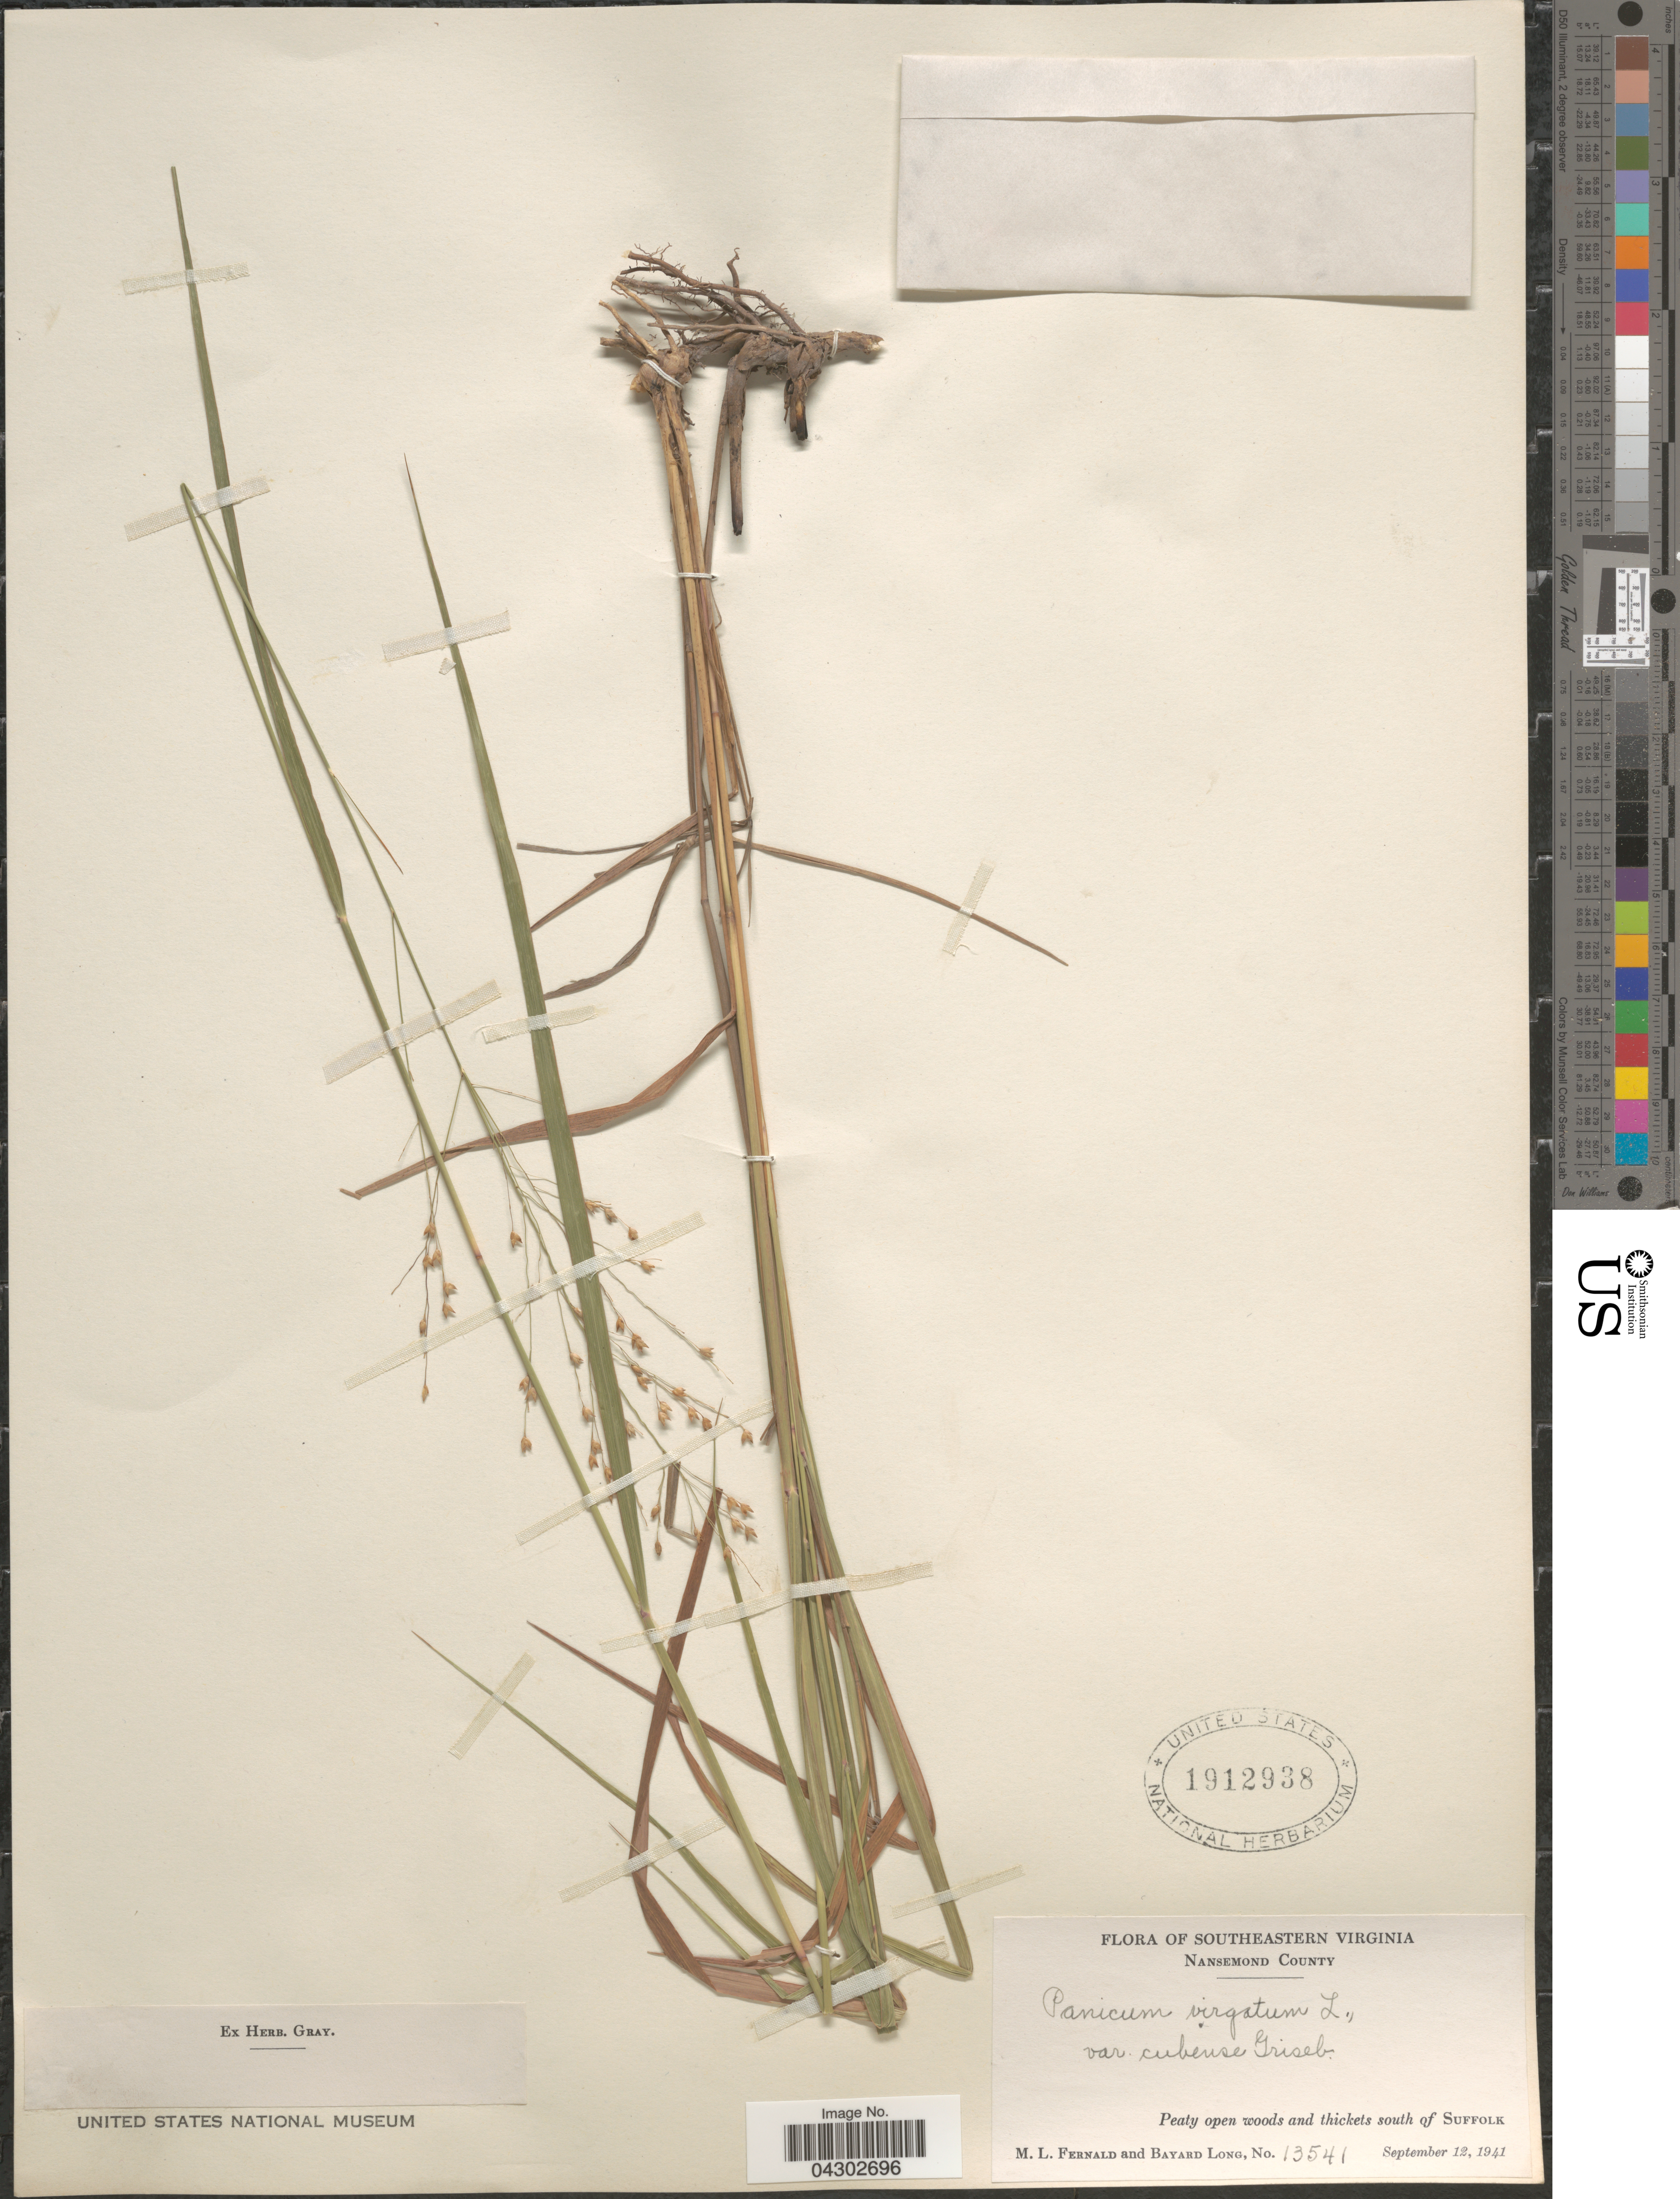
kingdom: Plantae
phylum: Tracheophyta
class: Liliopsida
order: Poales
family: Poaceae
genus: Panicum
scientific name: Panicum virgatum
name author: L.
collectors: M. L. Fernald & B. Long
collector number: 13541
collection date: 1941-09-12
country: United States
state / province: Virginia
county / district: City of Suffolk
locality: Southeastern Virginia. Nansemond County. Peaty open woods and thickets south of Suffolk.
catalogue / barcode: US 1912938